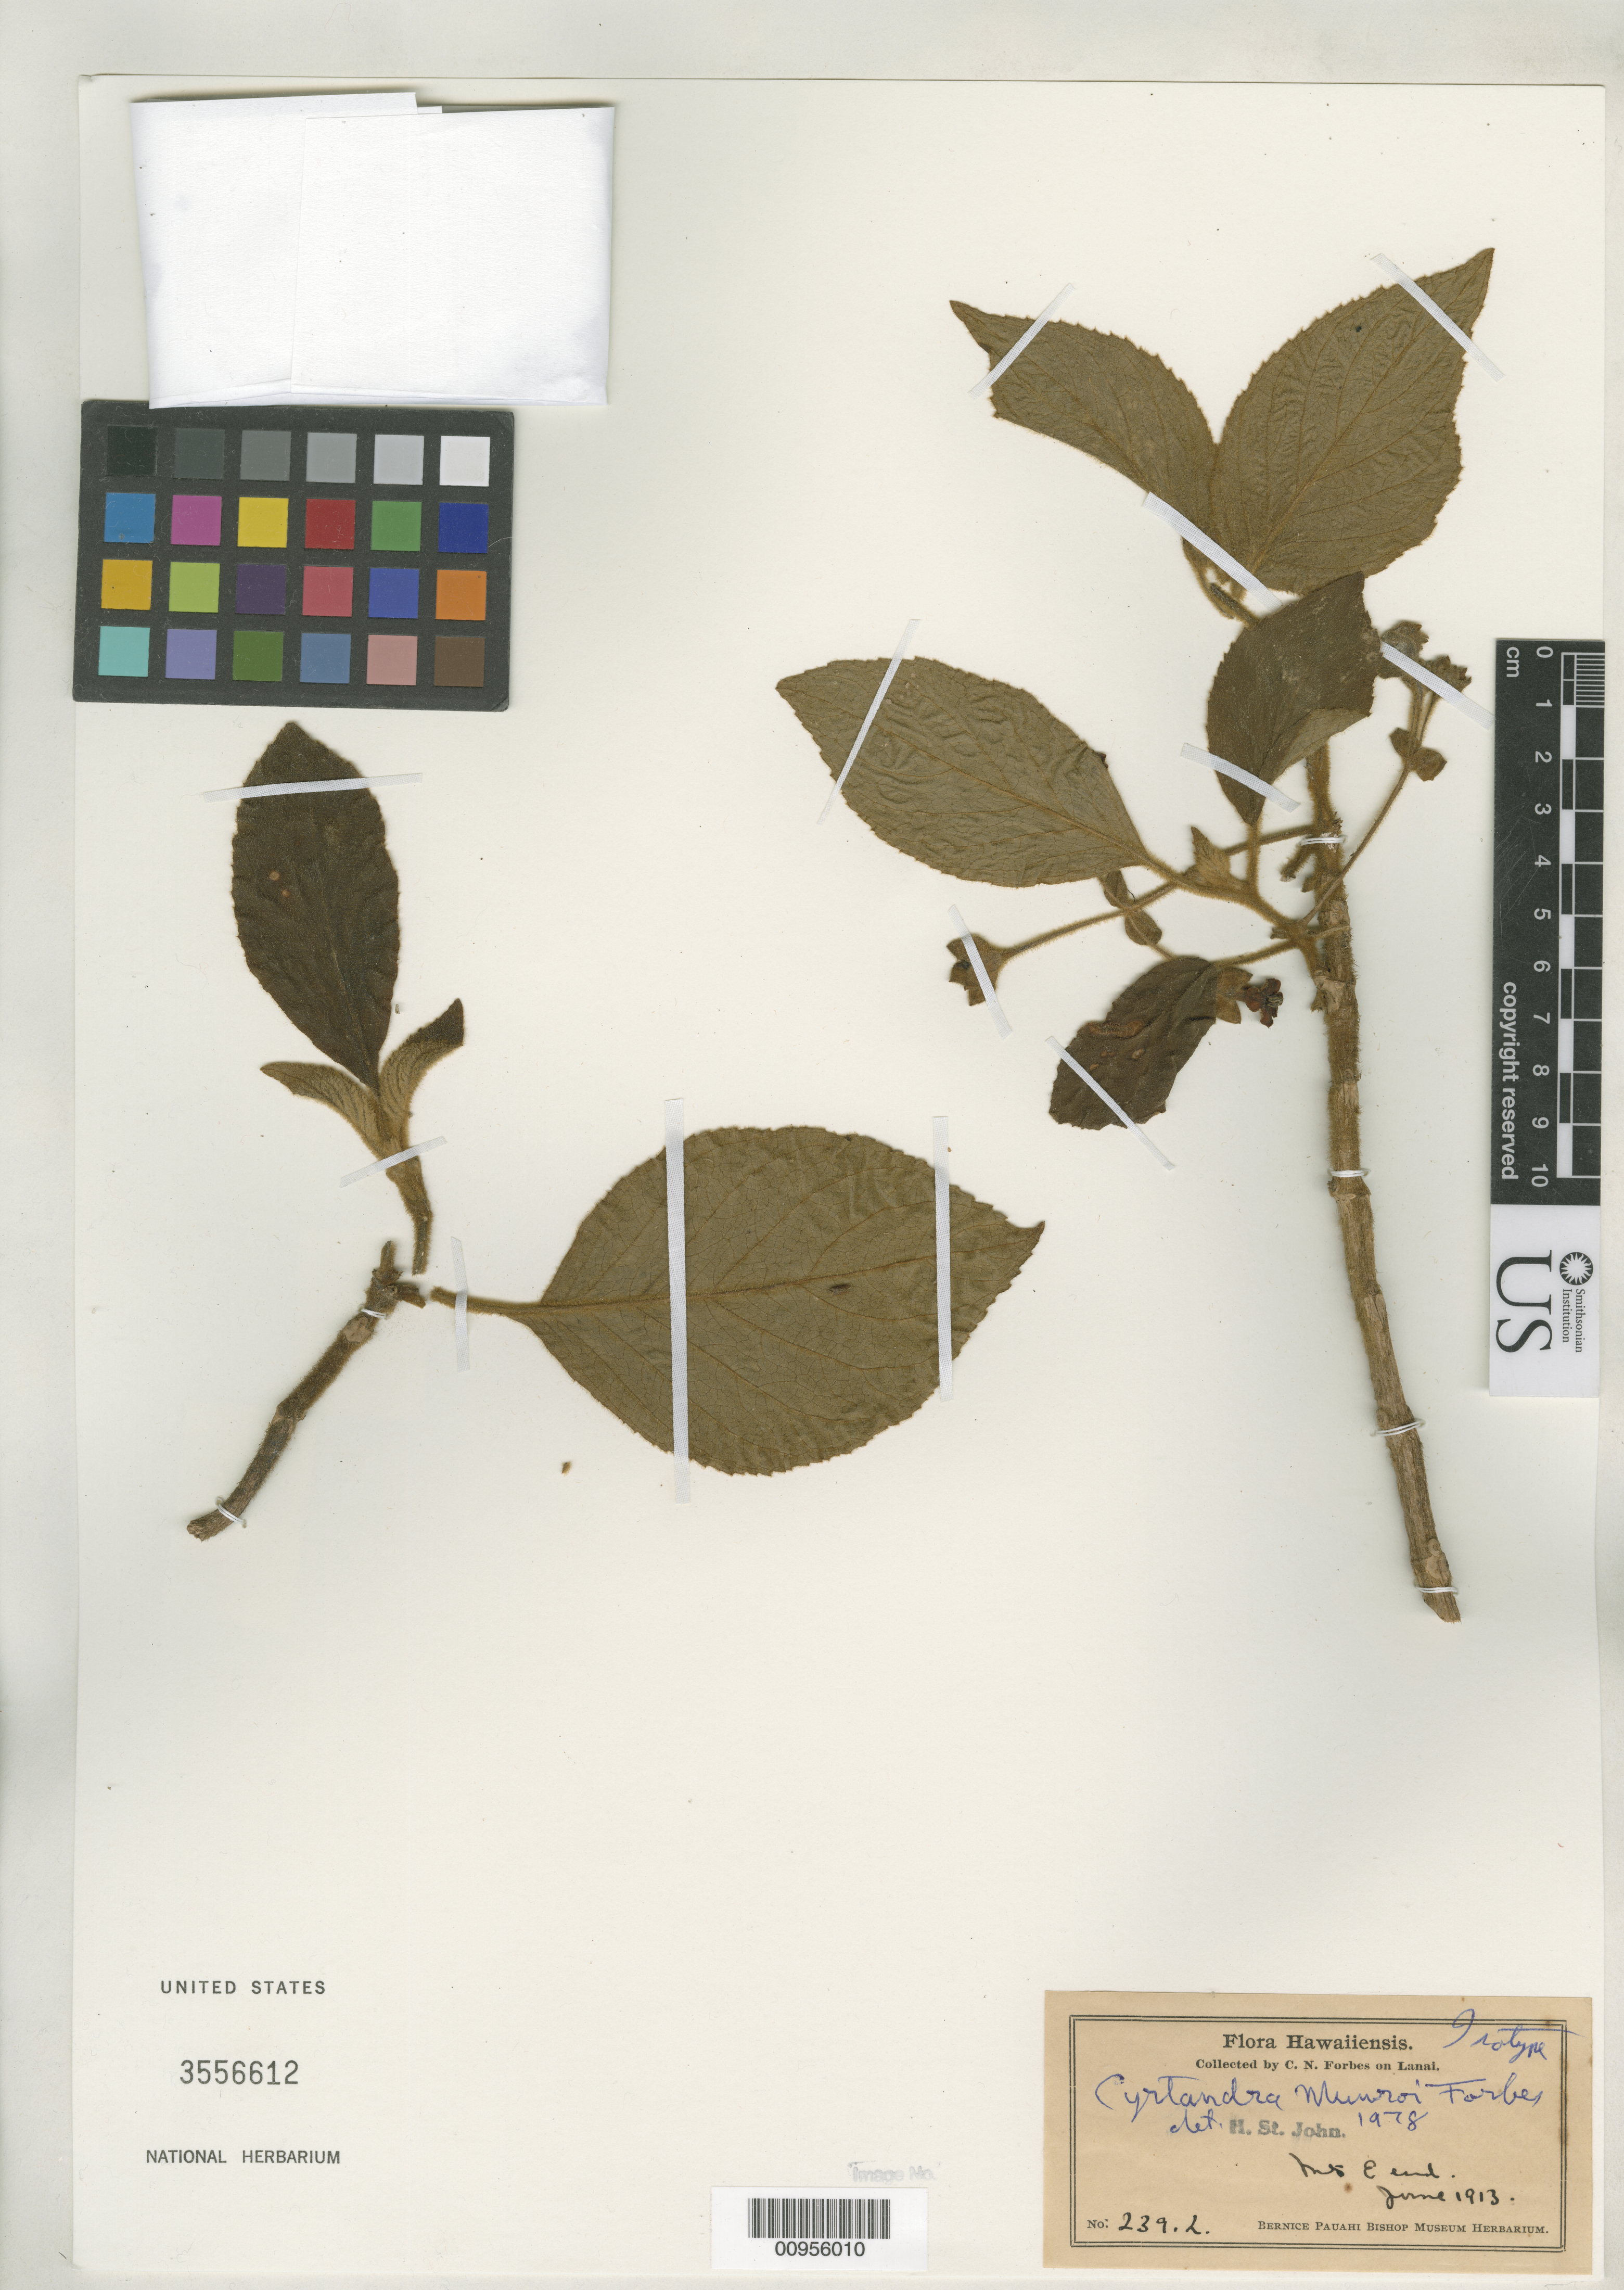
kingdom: Plantae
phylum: Tracheophyta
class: Magnoliopsida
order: Lamiales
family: Gesneriaceae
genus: Cyrtandra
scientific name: Cyrtandra munroi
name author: C.N. Forbes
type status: Isotype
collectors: C. N. Forbes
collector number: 239.L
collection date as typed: Jun 1913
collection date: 1913-06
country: United States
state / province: Hawaii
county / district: Maui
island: Lana'i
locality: Mts. E. end [protologue, "eastern end of the mountains of Lanai, T.H."]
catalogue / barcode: US 3556612